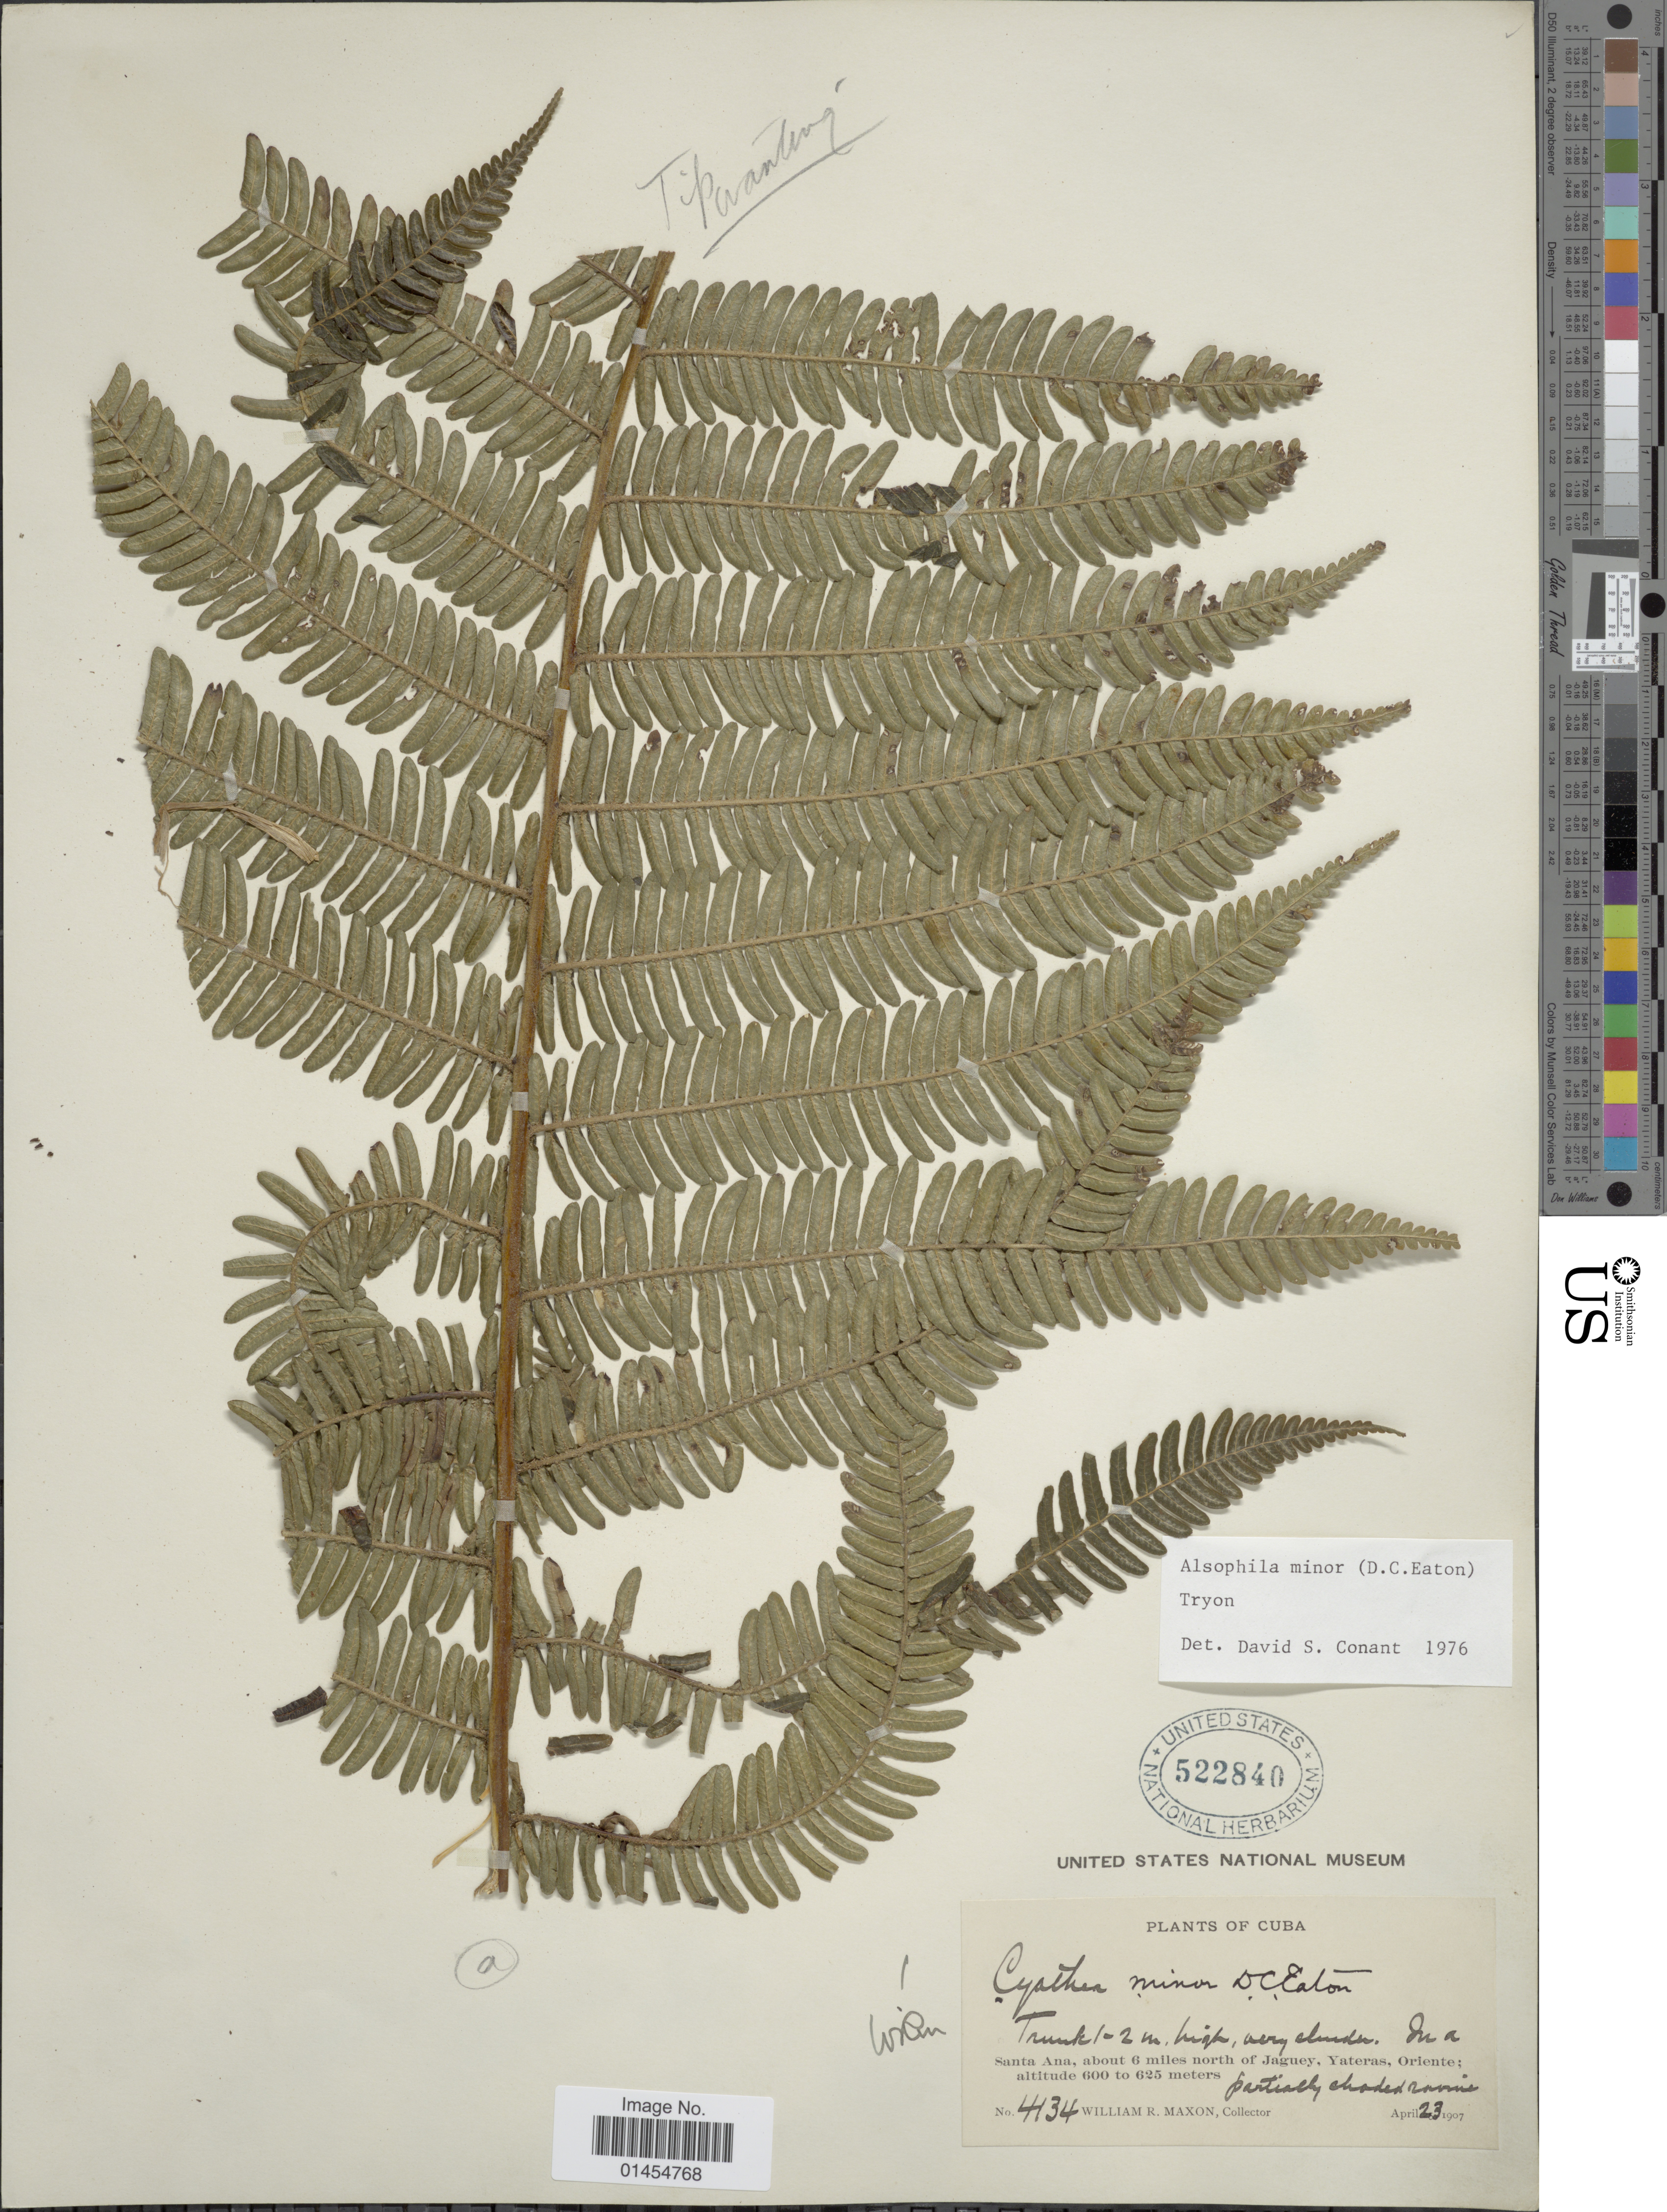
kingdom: Plantae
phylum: Tracheophyta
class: Polypodiopsida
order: Cyatheales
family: Cyatheaceae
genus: Alsophila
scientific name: Alsophila minor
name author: (D.C. Eaton) R.M. Tryon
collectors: W. R. Maxon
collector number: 4134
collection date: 1907-04-23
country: Cuba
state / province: Oriente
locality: Santa Ana, about 6 miles north of Jaguey, Yateras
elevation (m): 600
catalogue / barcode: US 522840